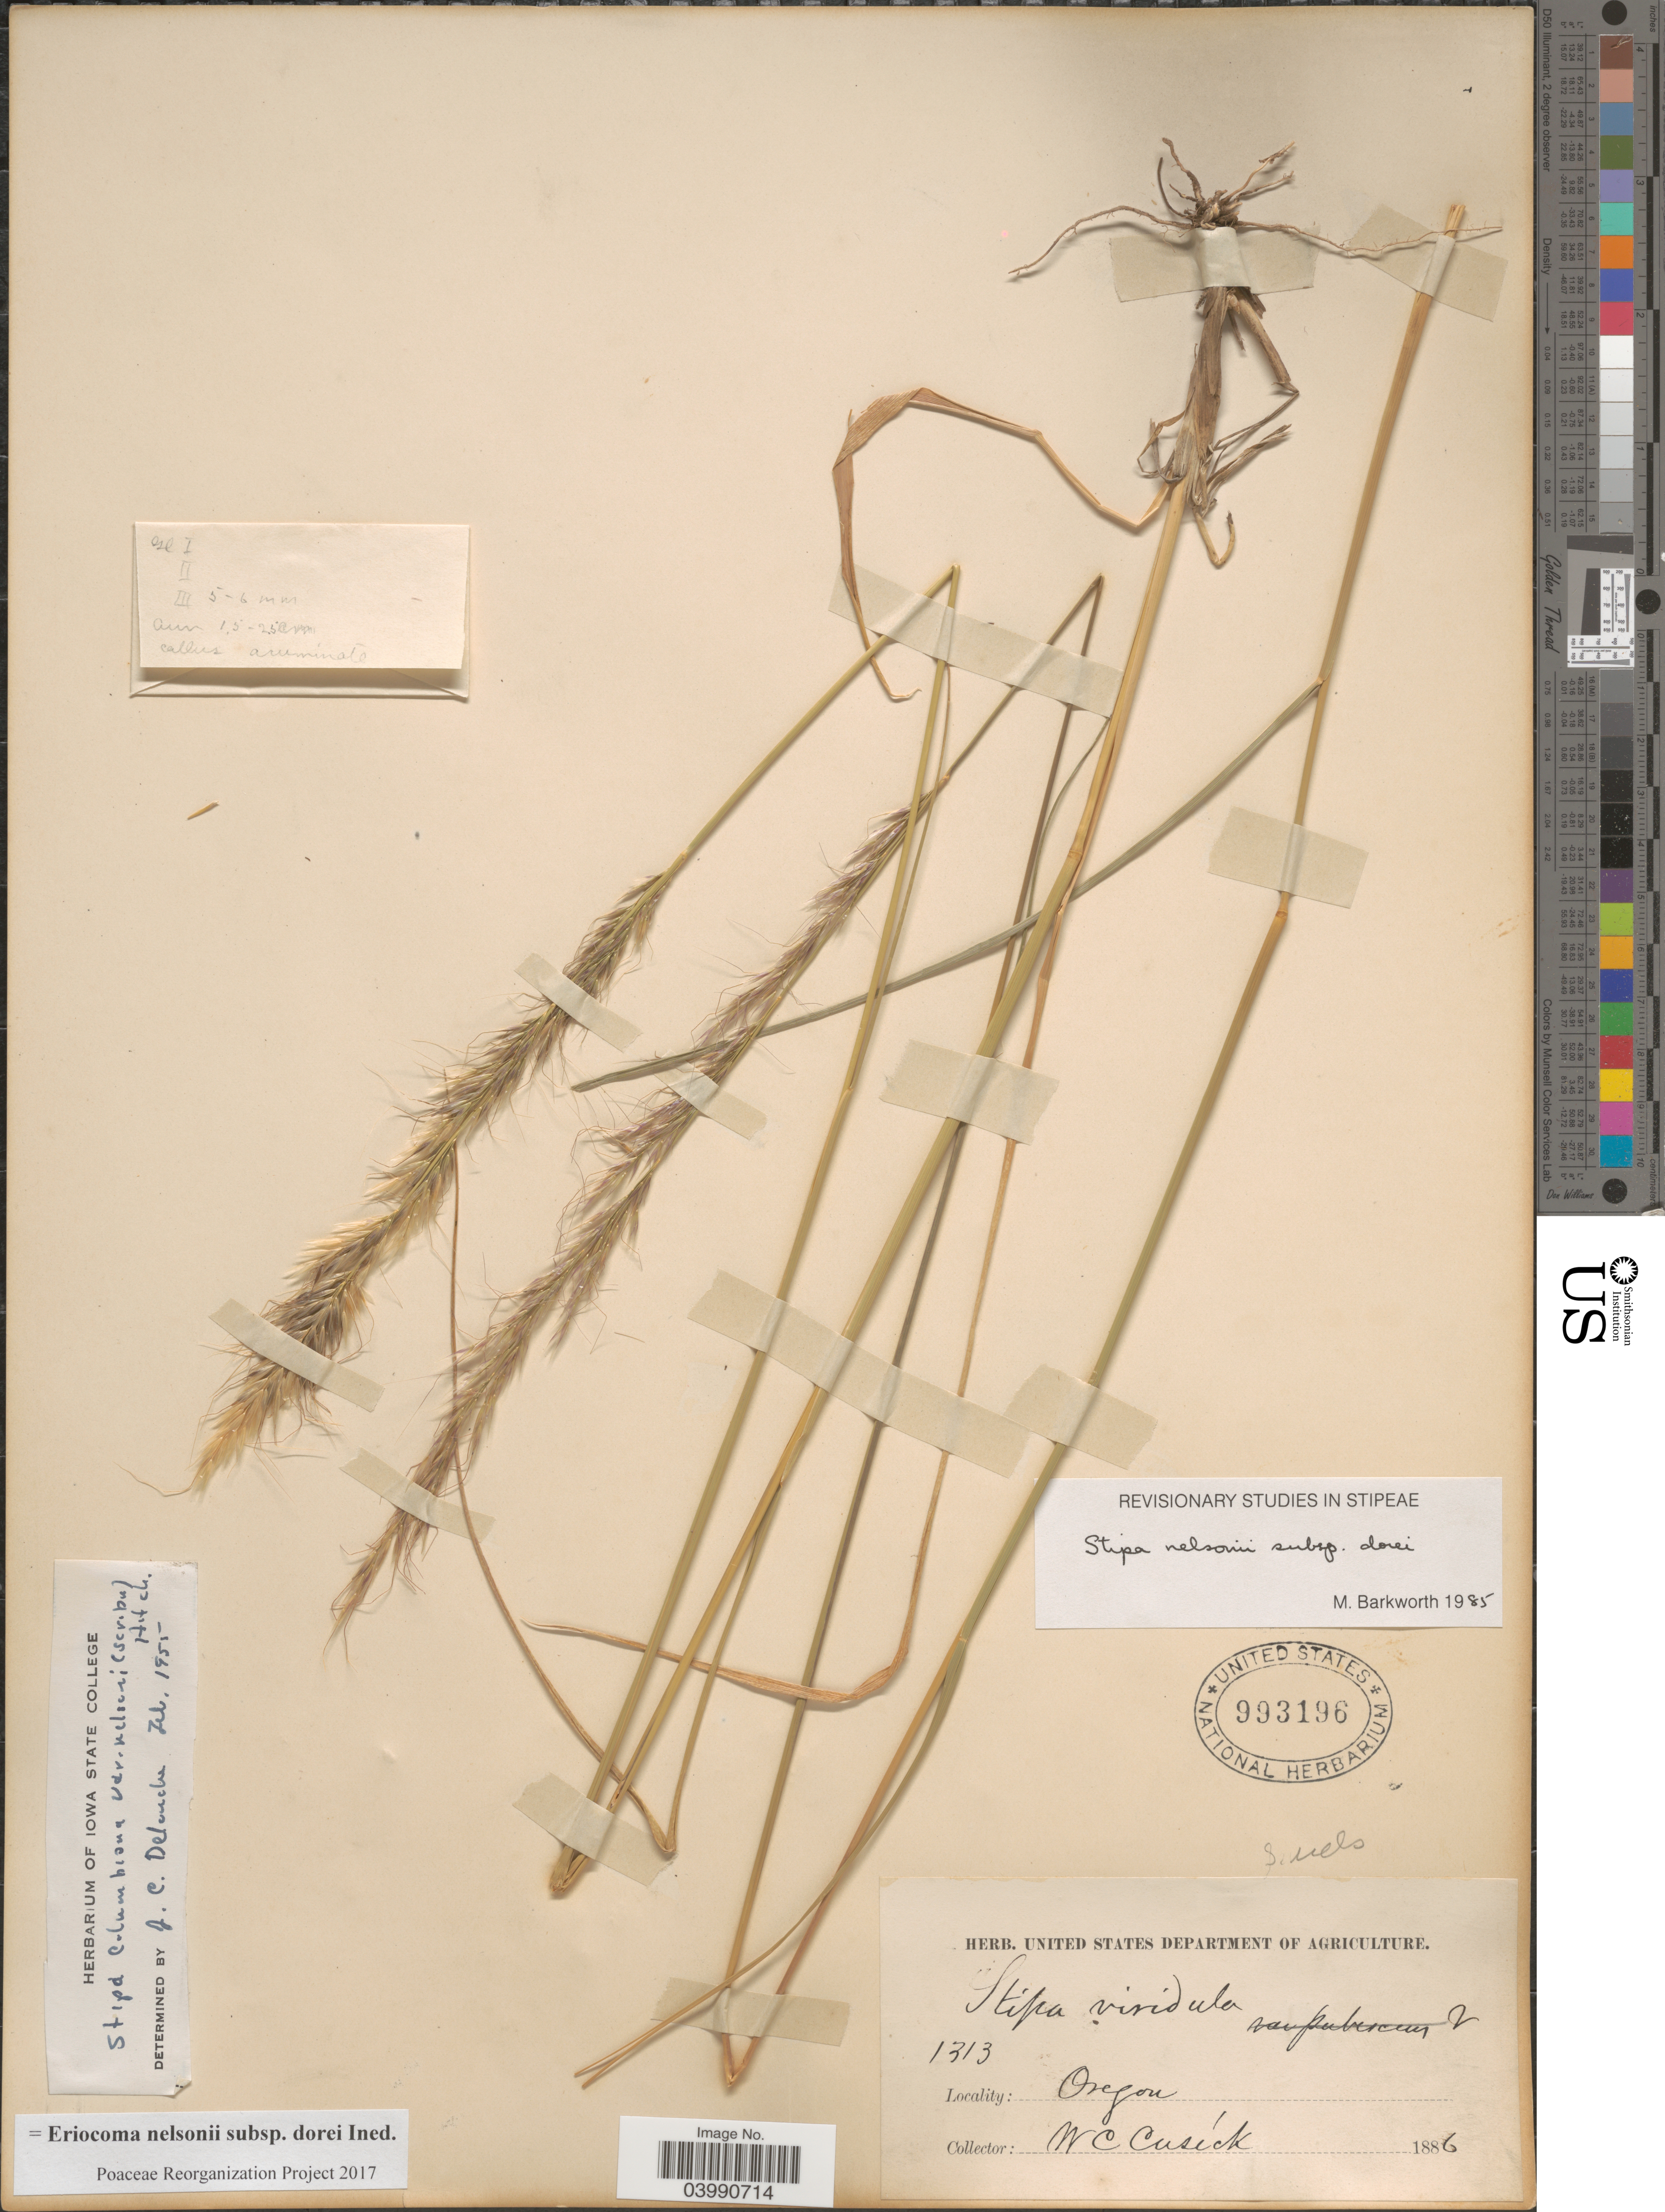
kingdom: Plantae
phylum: Tracheophyta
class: Liliopsida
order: Poales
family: Poaceae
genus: Eriocoma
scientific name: Eriocoma nelsonii subsp. dorei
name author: (Barkworth & J. Maze) Romasch.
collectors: W. C. Cusick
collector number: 1313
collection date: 1886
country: United States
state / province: Oregon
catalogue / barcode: US 993196